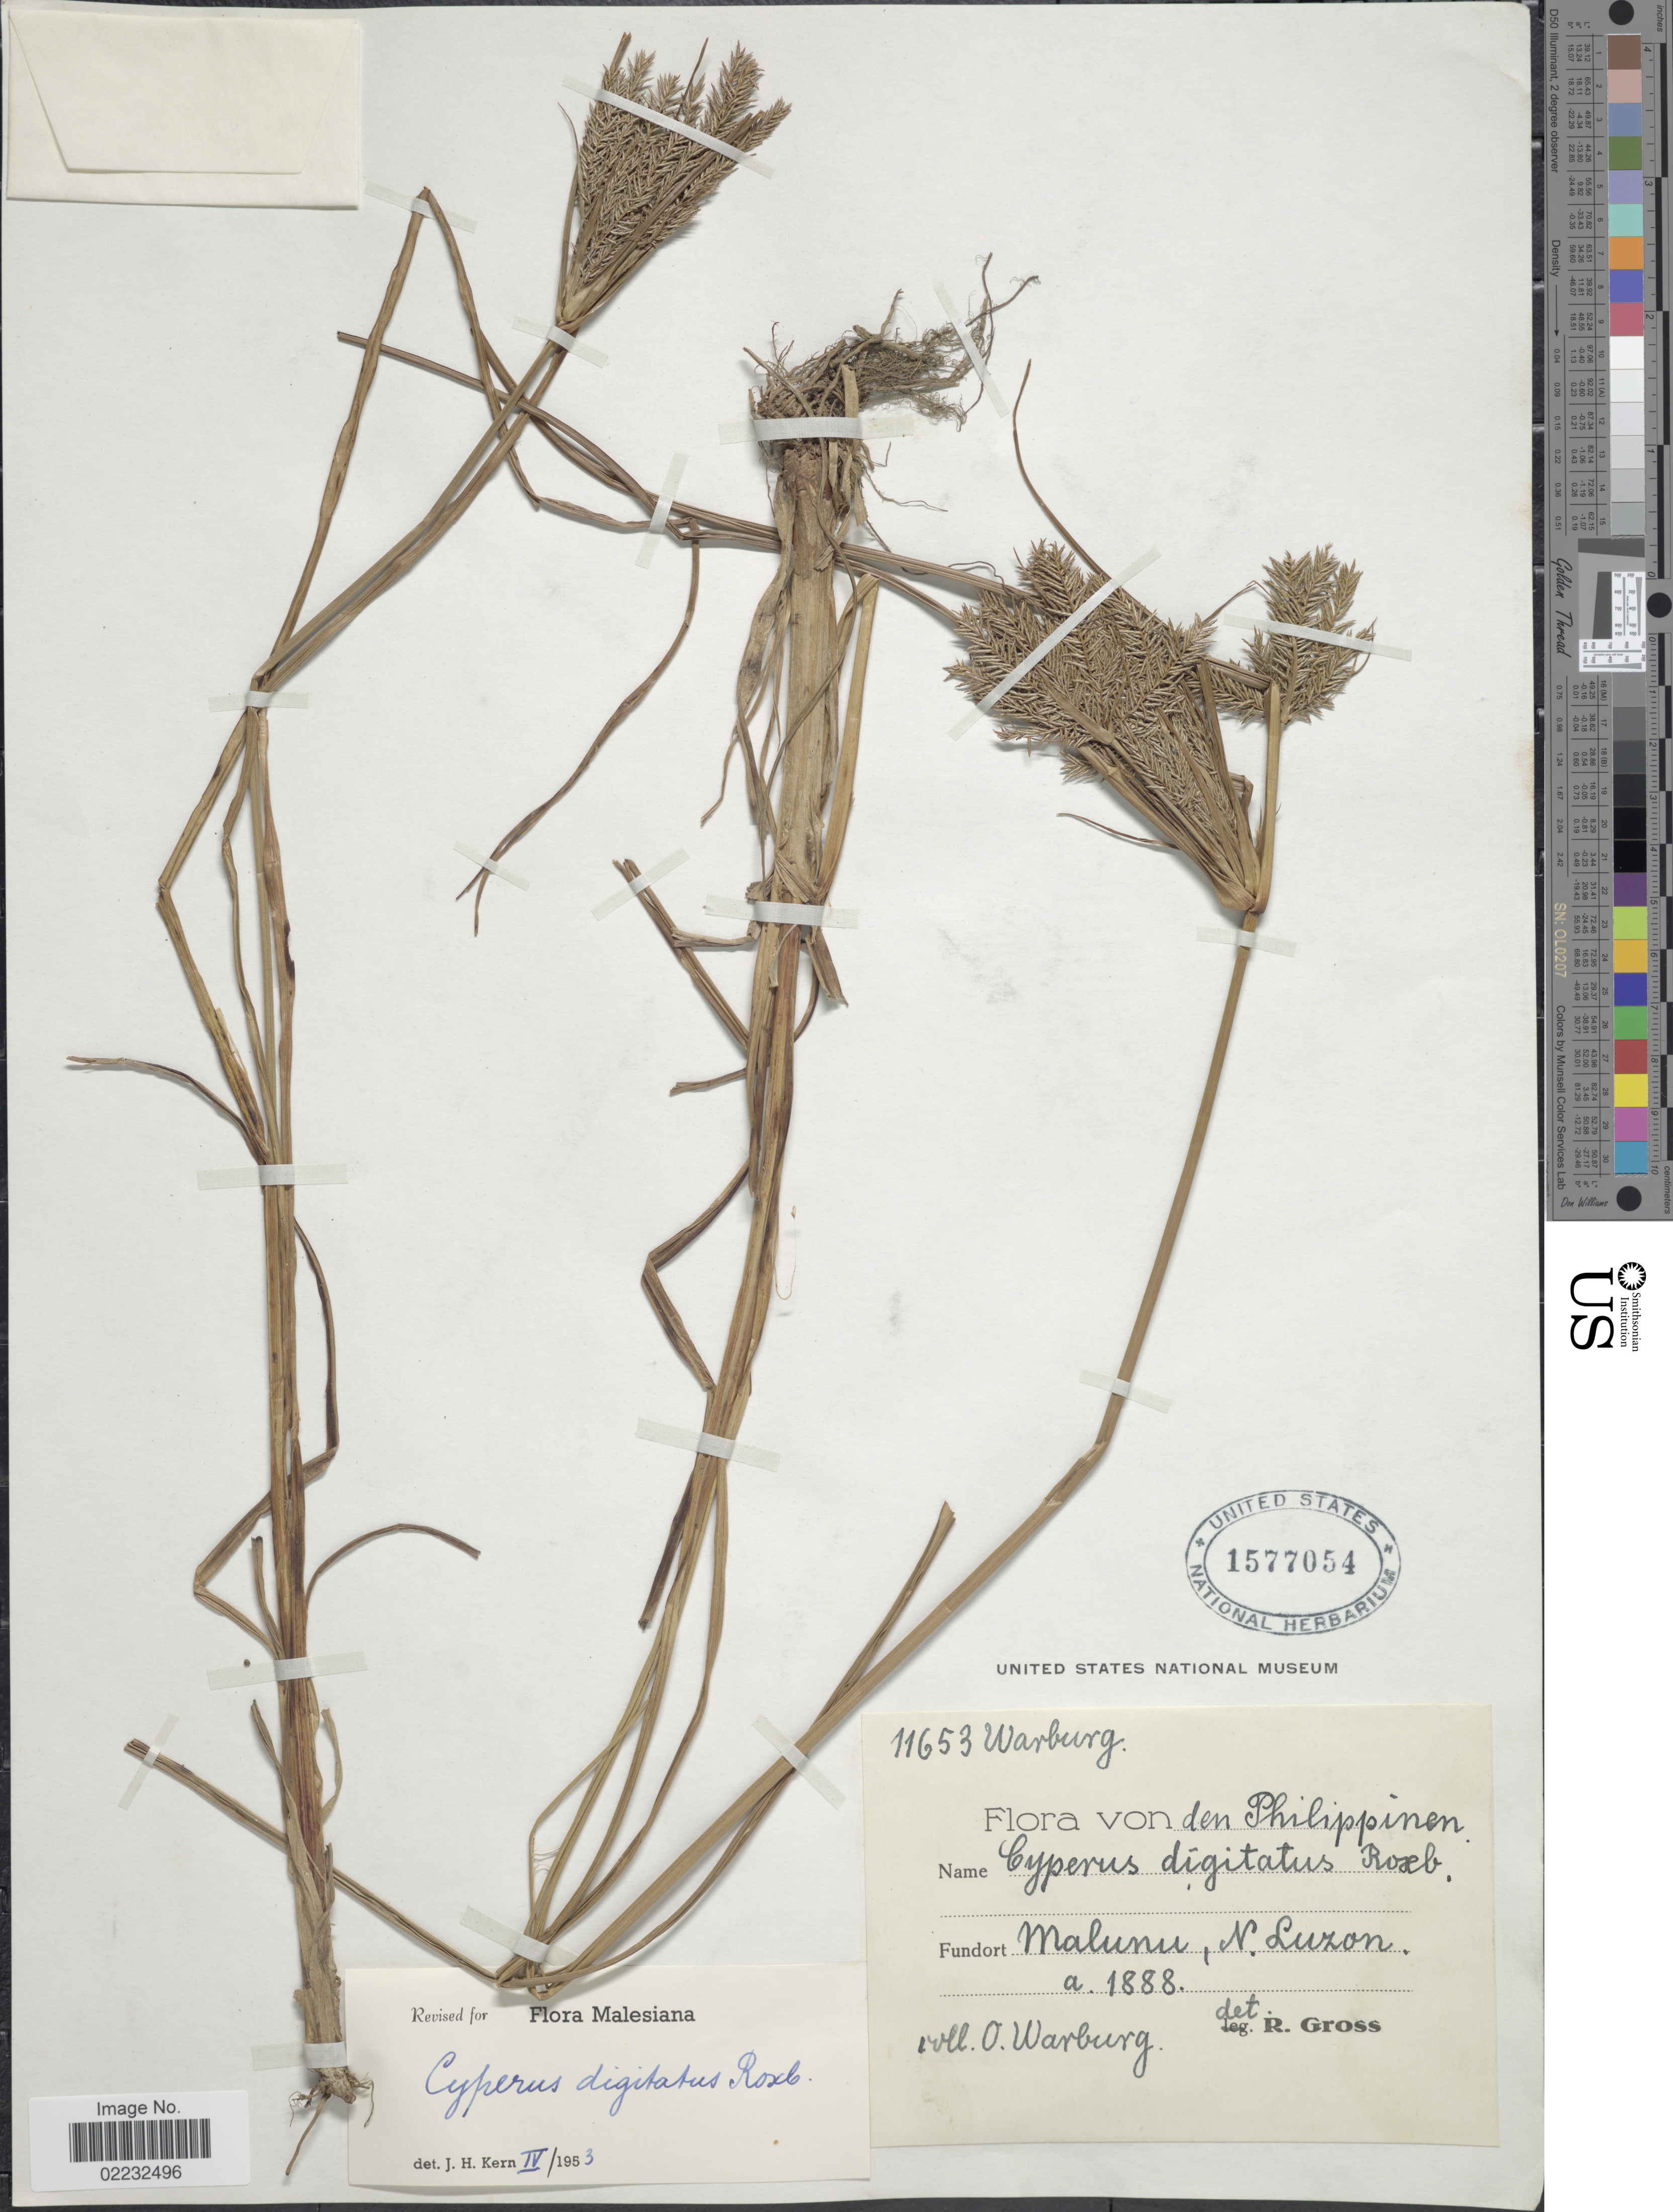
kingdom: Plantae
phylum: Tracheophyta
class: Liliopsida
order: Poales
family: Cyperaceae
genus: Cyperus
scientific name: Cyperus digitatus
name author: Roxb.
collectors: O. Warburg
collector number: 11653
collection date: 1888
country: Philippines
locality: Malunu, N. Luzon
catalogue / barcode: US 1577054